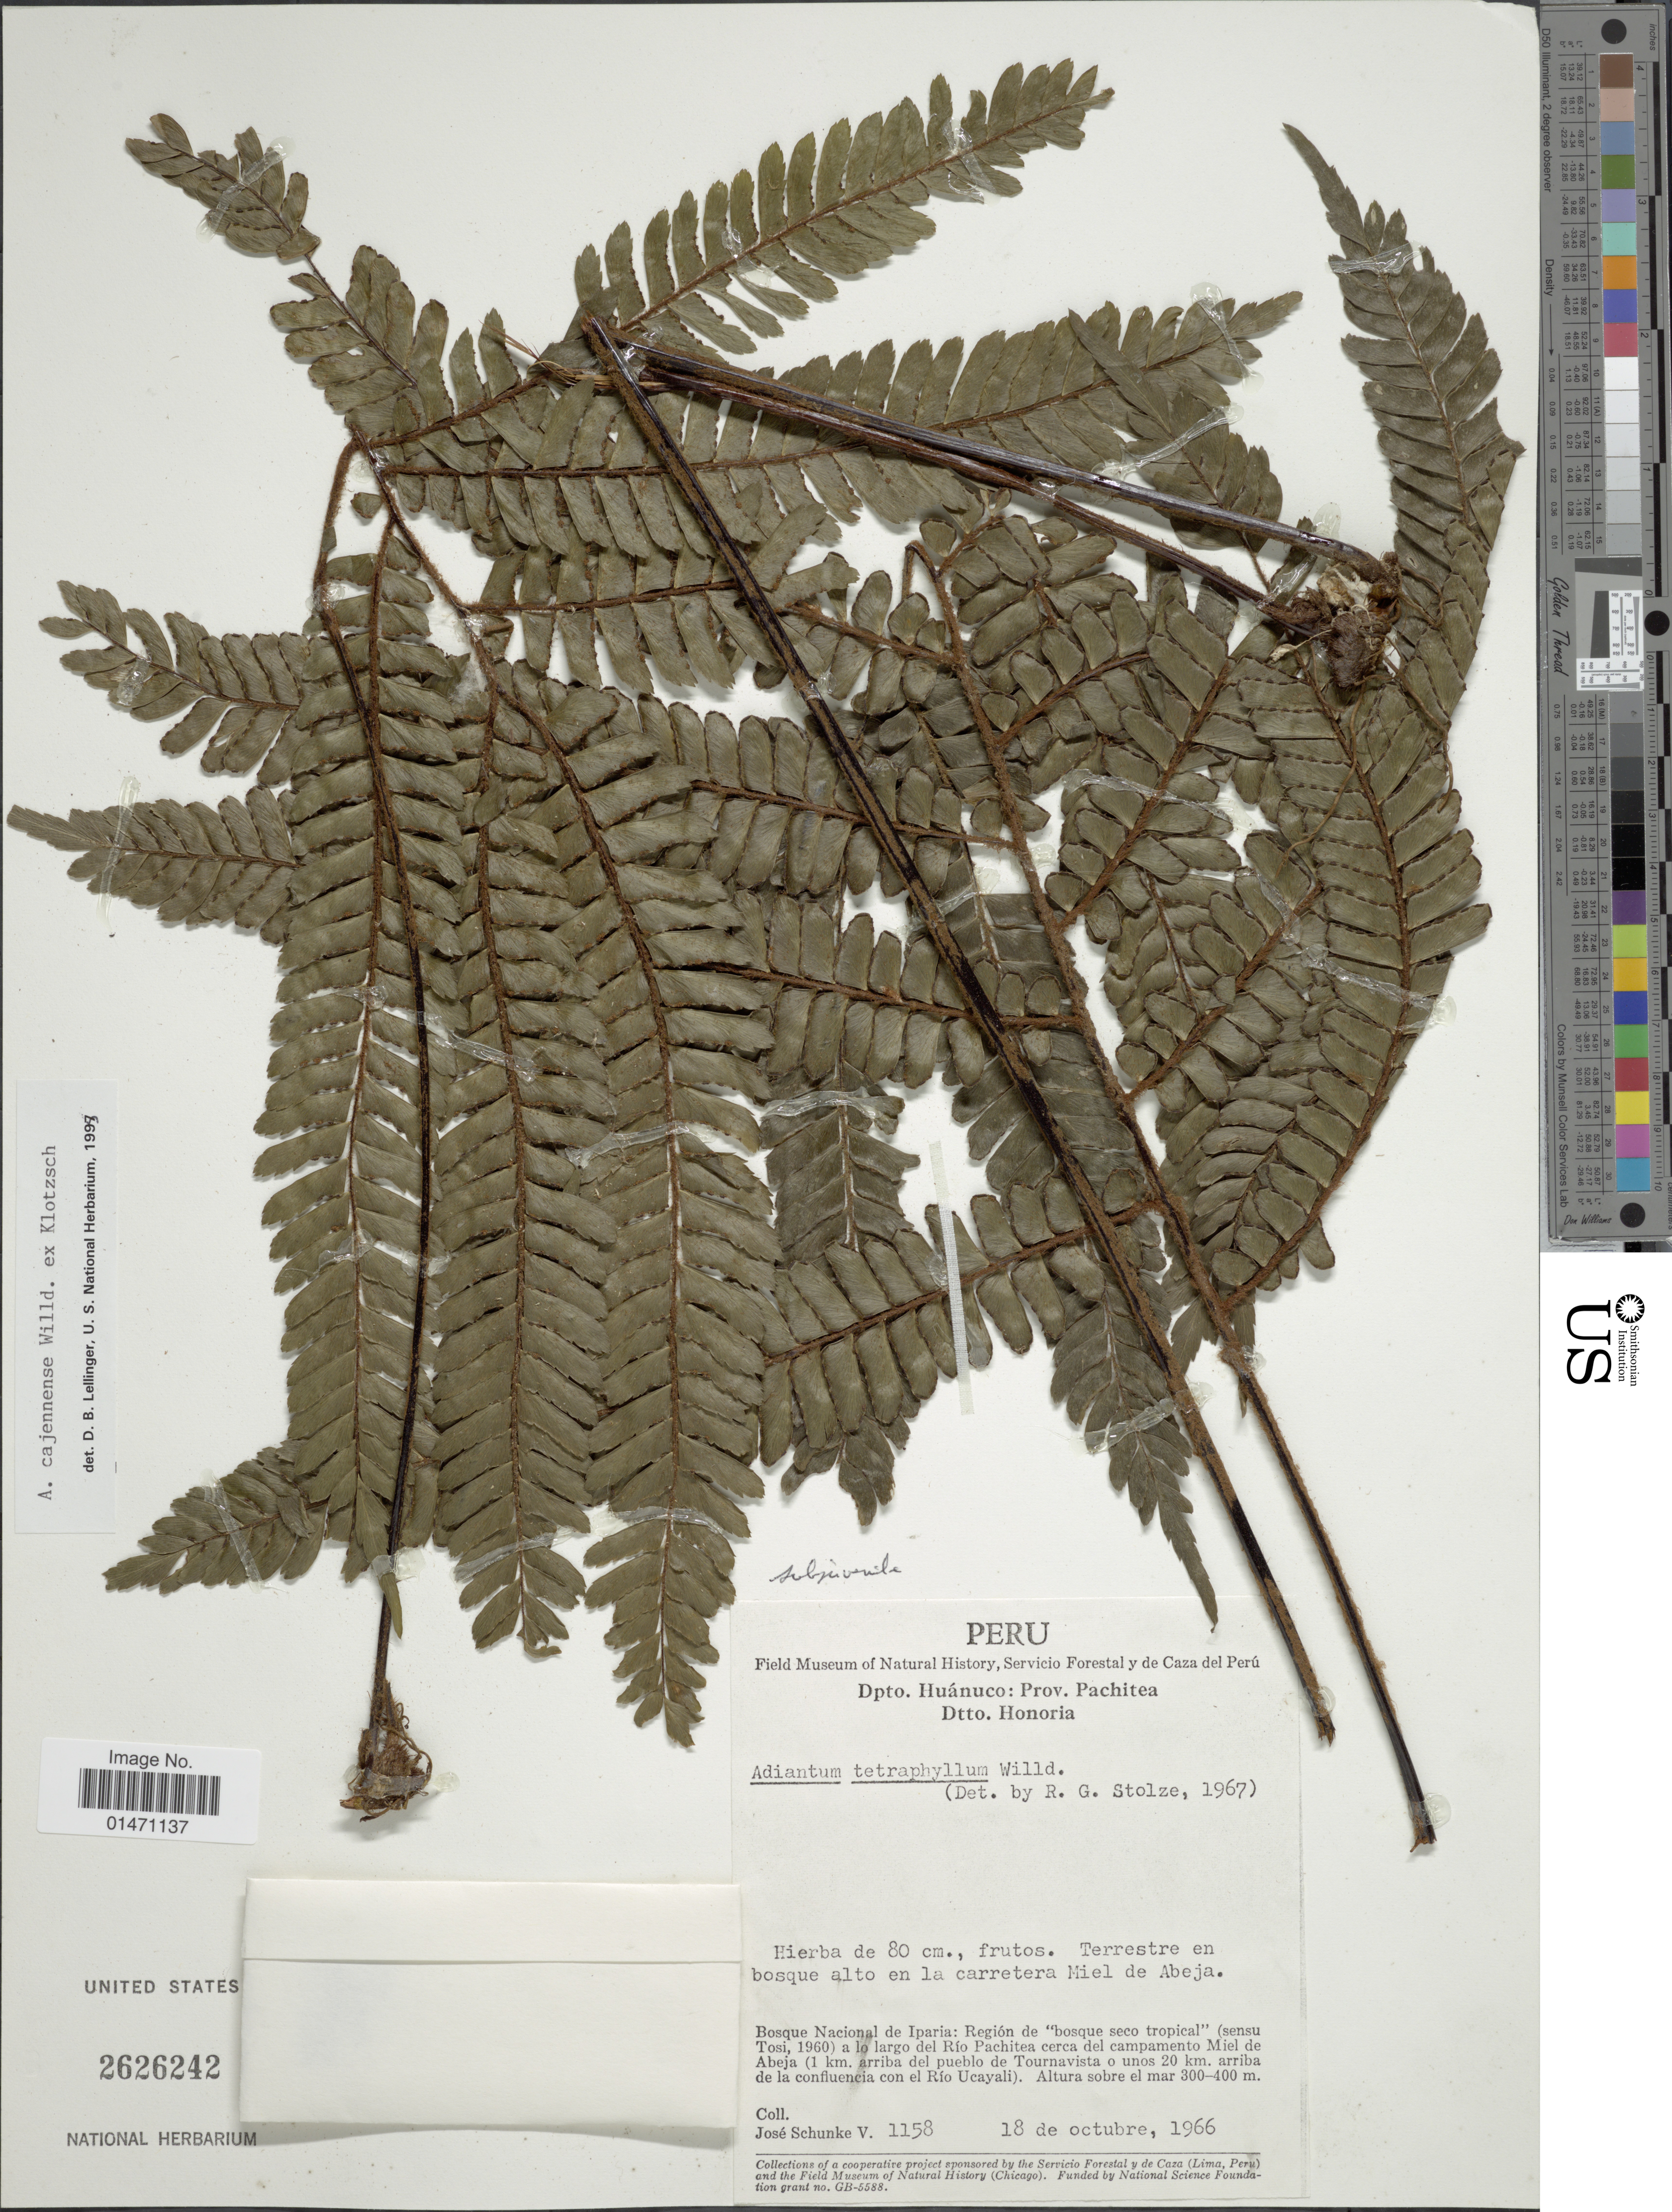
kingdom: Plantae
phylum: Tracheophyta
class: Polypodiopsida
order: Polypodiales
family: Pteridaceae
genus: Adiantum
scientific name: Adiantum 'plowmanii'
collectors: J. Schunke Vigo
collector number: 1158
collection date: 1966-10-18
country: Peru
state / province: Huánuco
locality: Dpto. Huanuco: prov. Pachitea, Dtto. Honoria, Bosque Nacional de Iparia: Region de bosque seco tropical (sensu Tosi 1960) a lo largo del Rio Pachitea cerca del campamento Miel de Abeja(1km arriba del pueblo de Tournavista o unos 20km arriba de la confluencia con el Rio Ucayali)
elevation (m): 300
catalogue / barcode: US 2626242